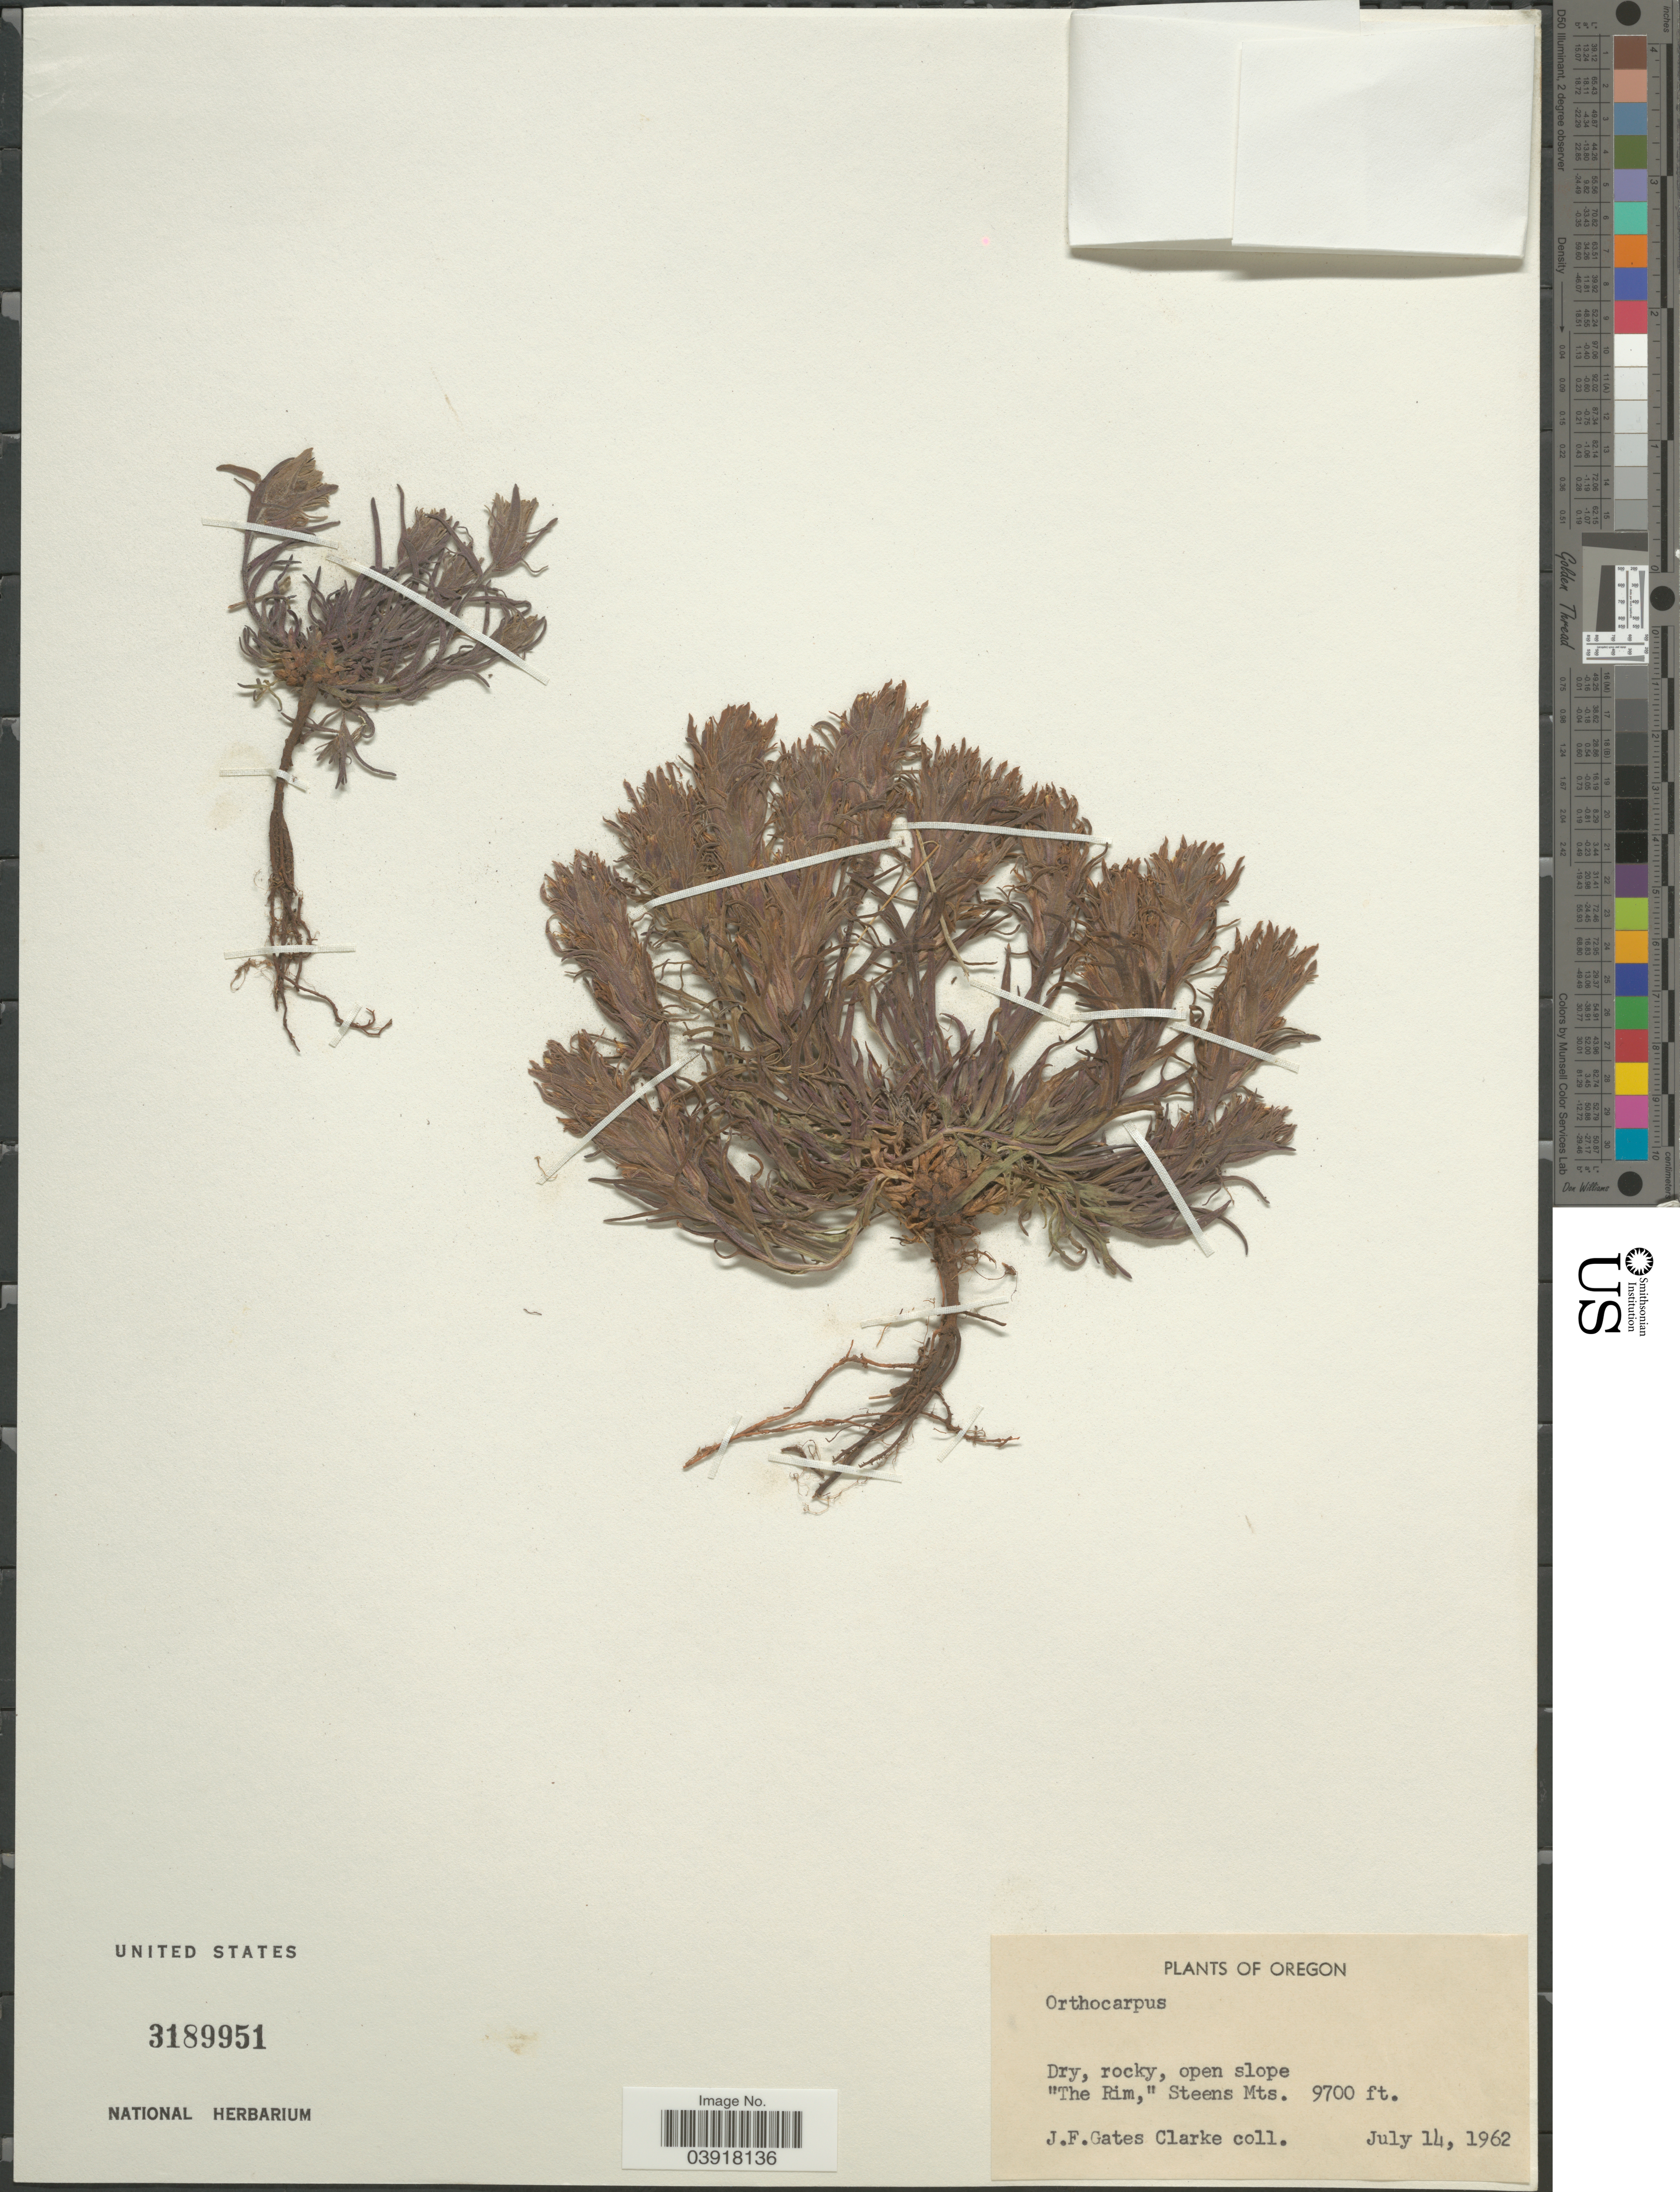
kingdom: Plantae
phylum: Tracheophyta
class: Magnoliopsida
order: Lamiales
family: Orobanchaceae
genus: Orthocarpus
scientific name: Orthocarpus sp.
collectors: J. F. Gates-Clarke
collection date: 1962-07-14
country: United States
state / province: Oregon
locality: The Rim,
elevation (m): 2957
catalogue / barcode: US 3189951